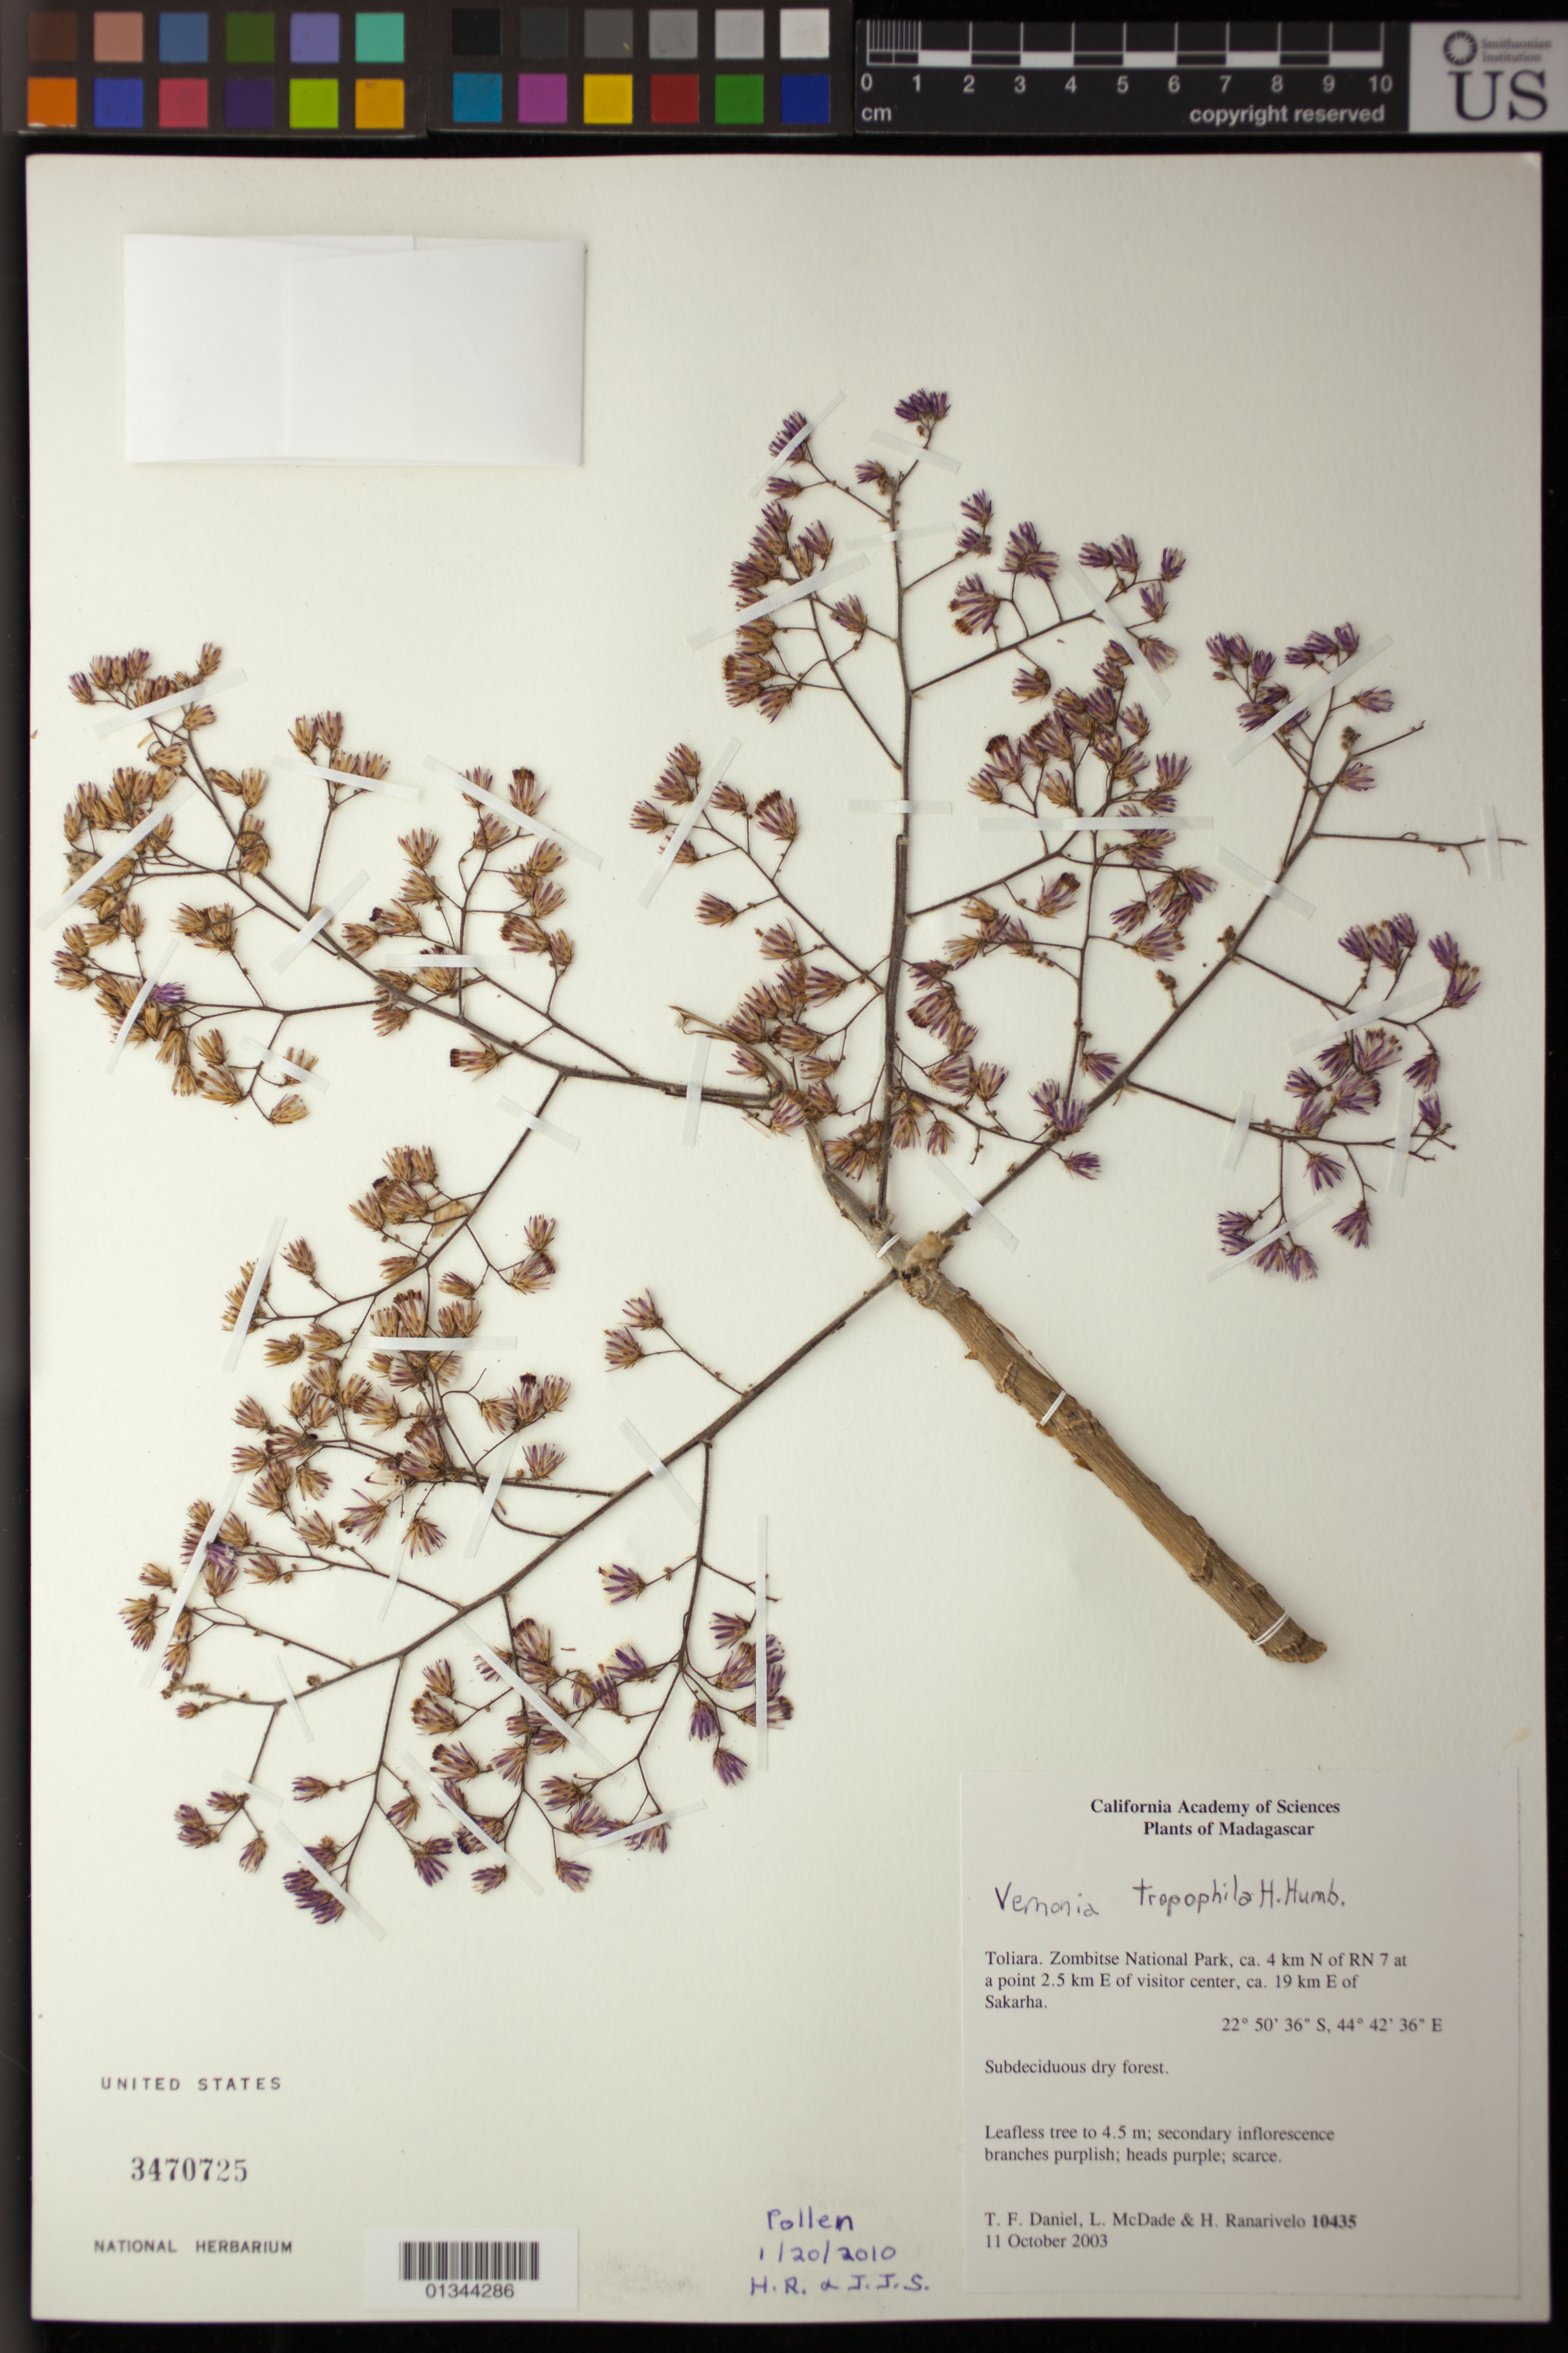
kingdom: Plantae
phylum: Tracheophyta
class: Magnoliopsida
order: Asterales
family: Asteraceae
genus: Vernonia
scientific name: Vernonia tropophila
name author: Humbert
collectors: P. Antilahimena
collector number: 10435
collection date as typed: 10/11/2003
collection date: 2003-10-11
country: Madagascar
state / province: Atsimo-Andrefana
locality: Zombitse National Park, ca. 4 km N of RN 7 at a point 2.5 km E of visitor center, ca. 19 km E of Sakarha.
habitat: Subdeciduous dry forest.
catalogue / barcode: US 3470725